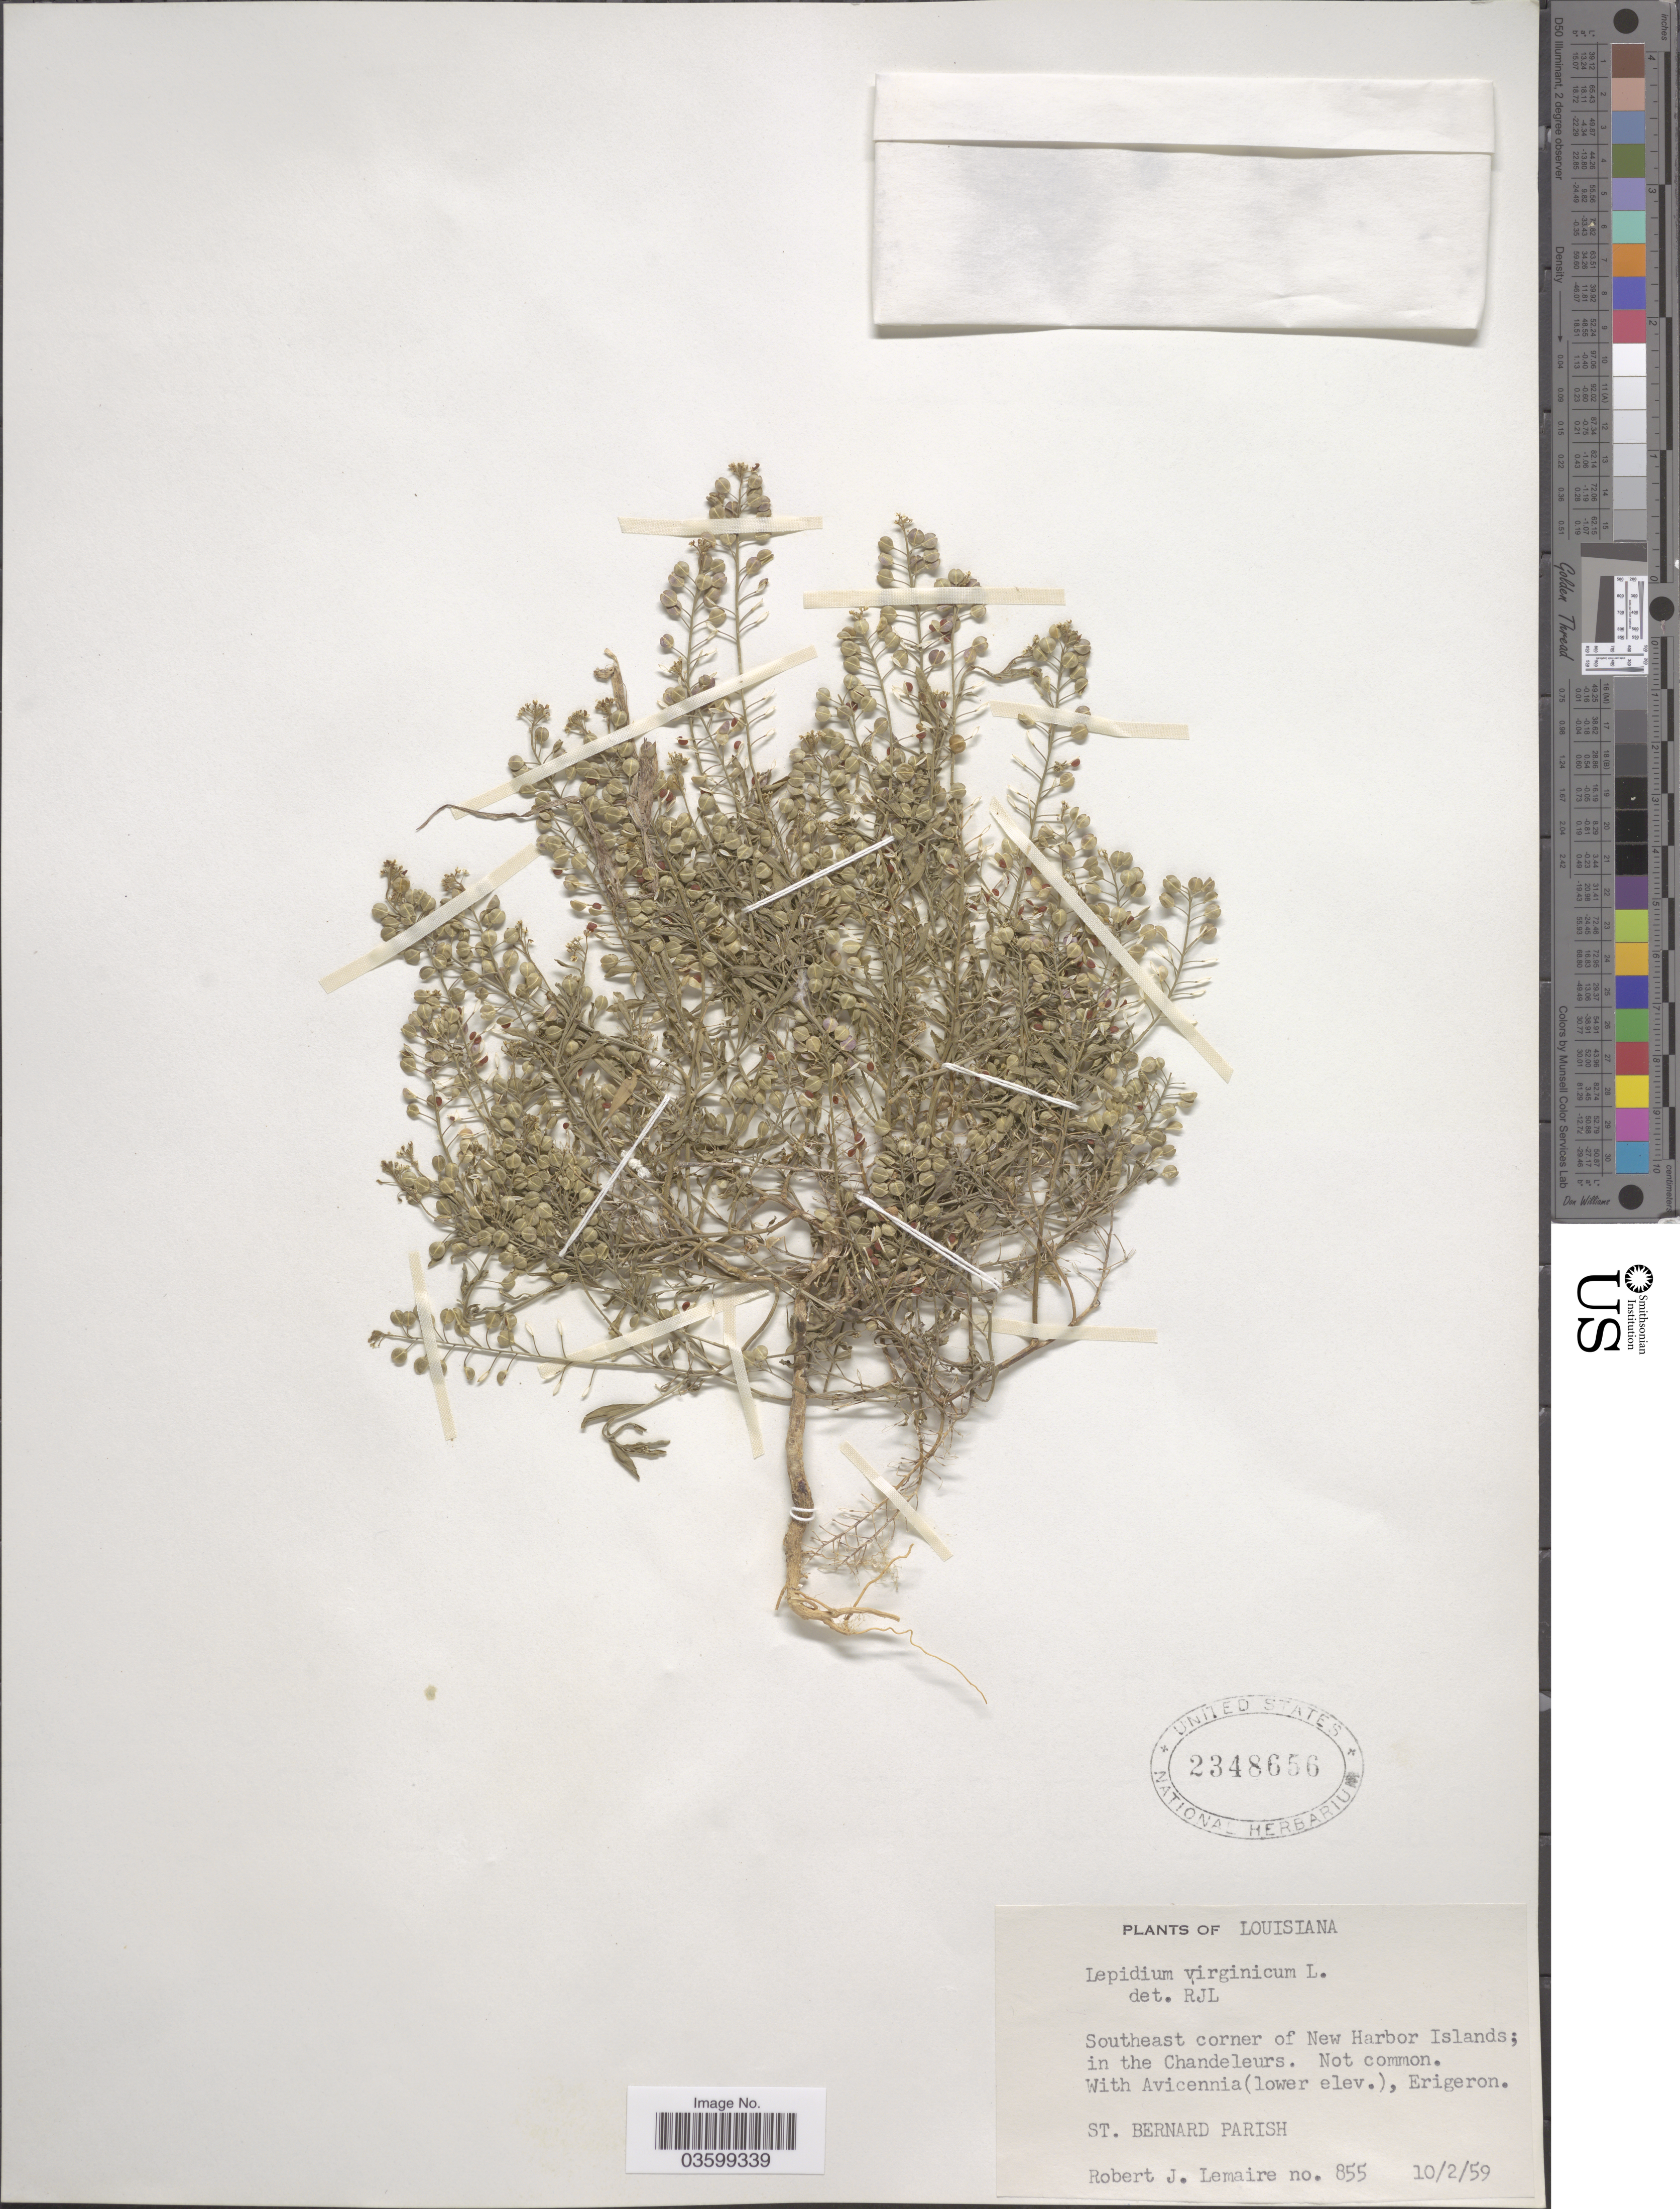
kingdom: Plantae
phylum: Tracheophyta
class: Magnoliopsida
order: Brassicales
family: Brassicaceae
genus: Lepidium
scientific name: Lepidium virginicum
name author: L.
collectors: R. J. Lemaire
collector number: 855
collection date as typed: Transcribed d/m/y: 2/10/59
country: United States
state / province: Louisiana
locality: Southeast corner of New Harbor Islands; in the Chandeleurs. St. Bernard Parish.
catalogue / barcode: US 2348656